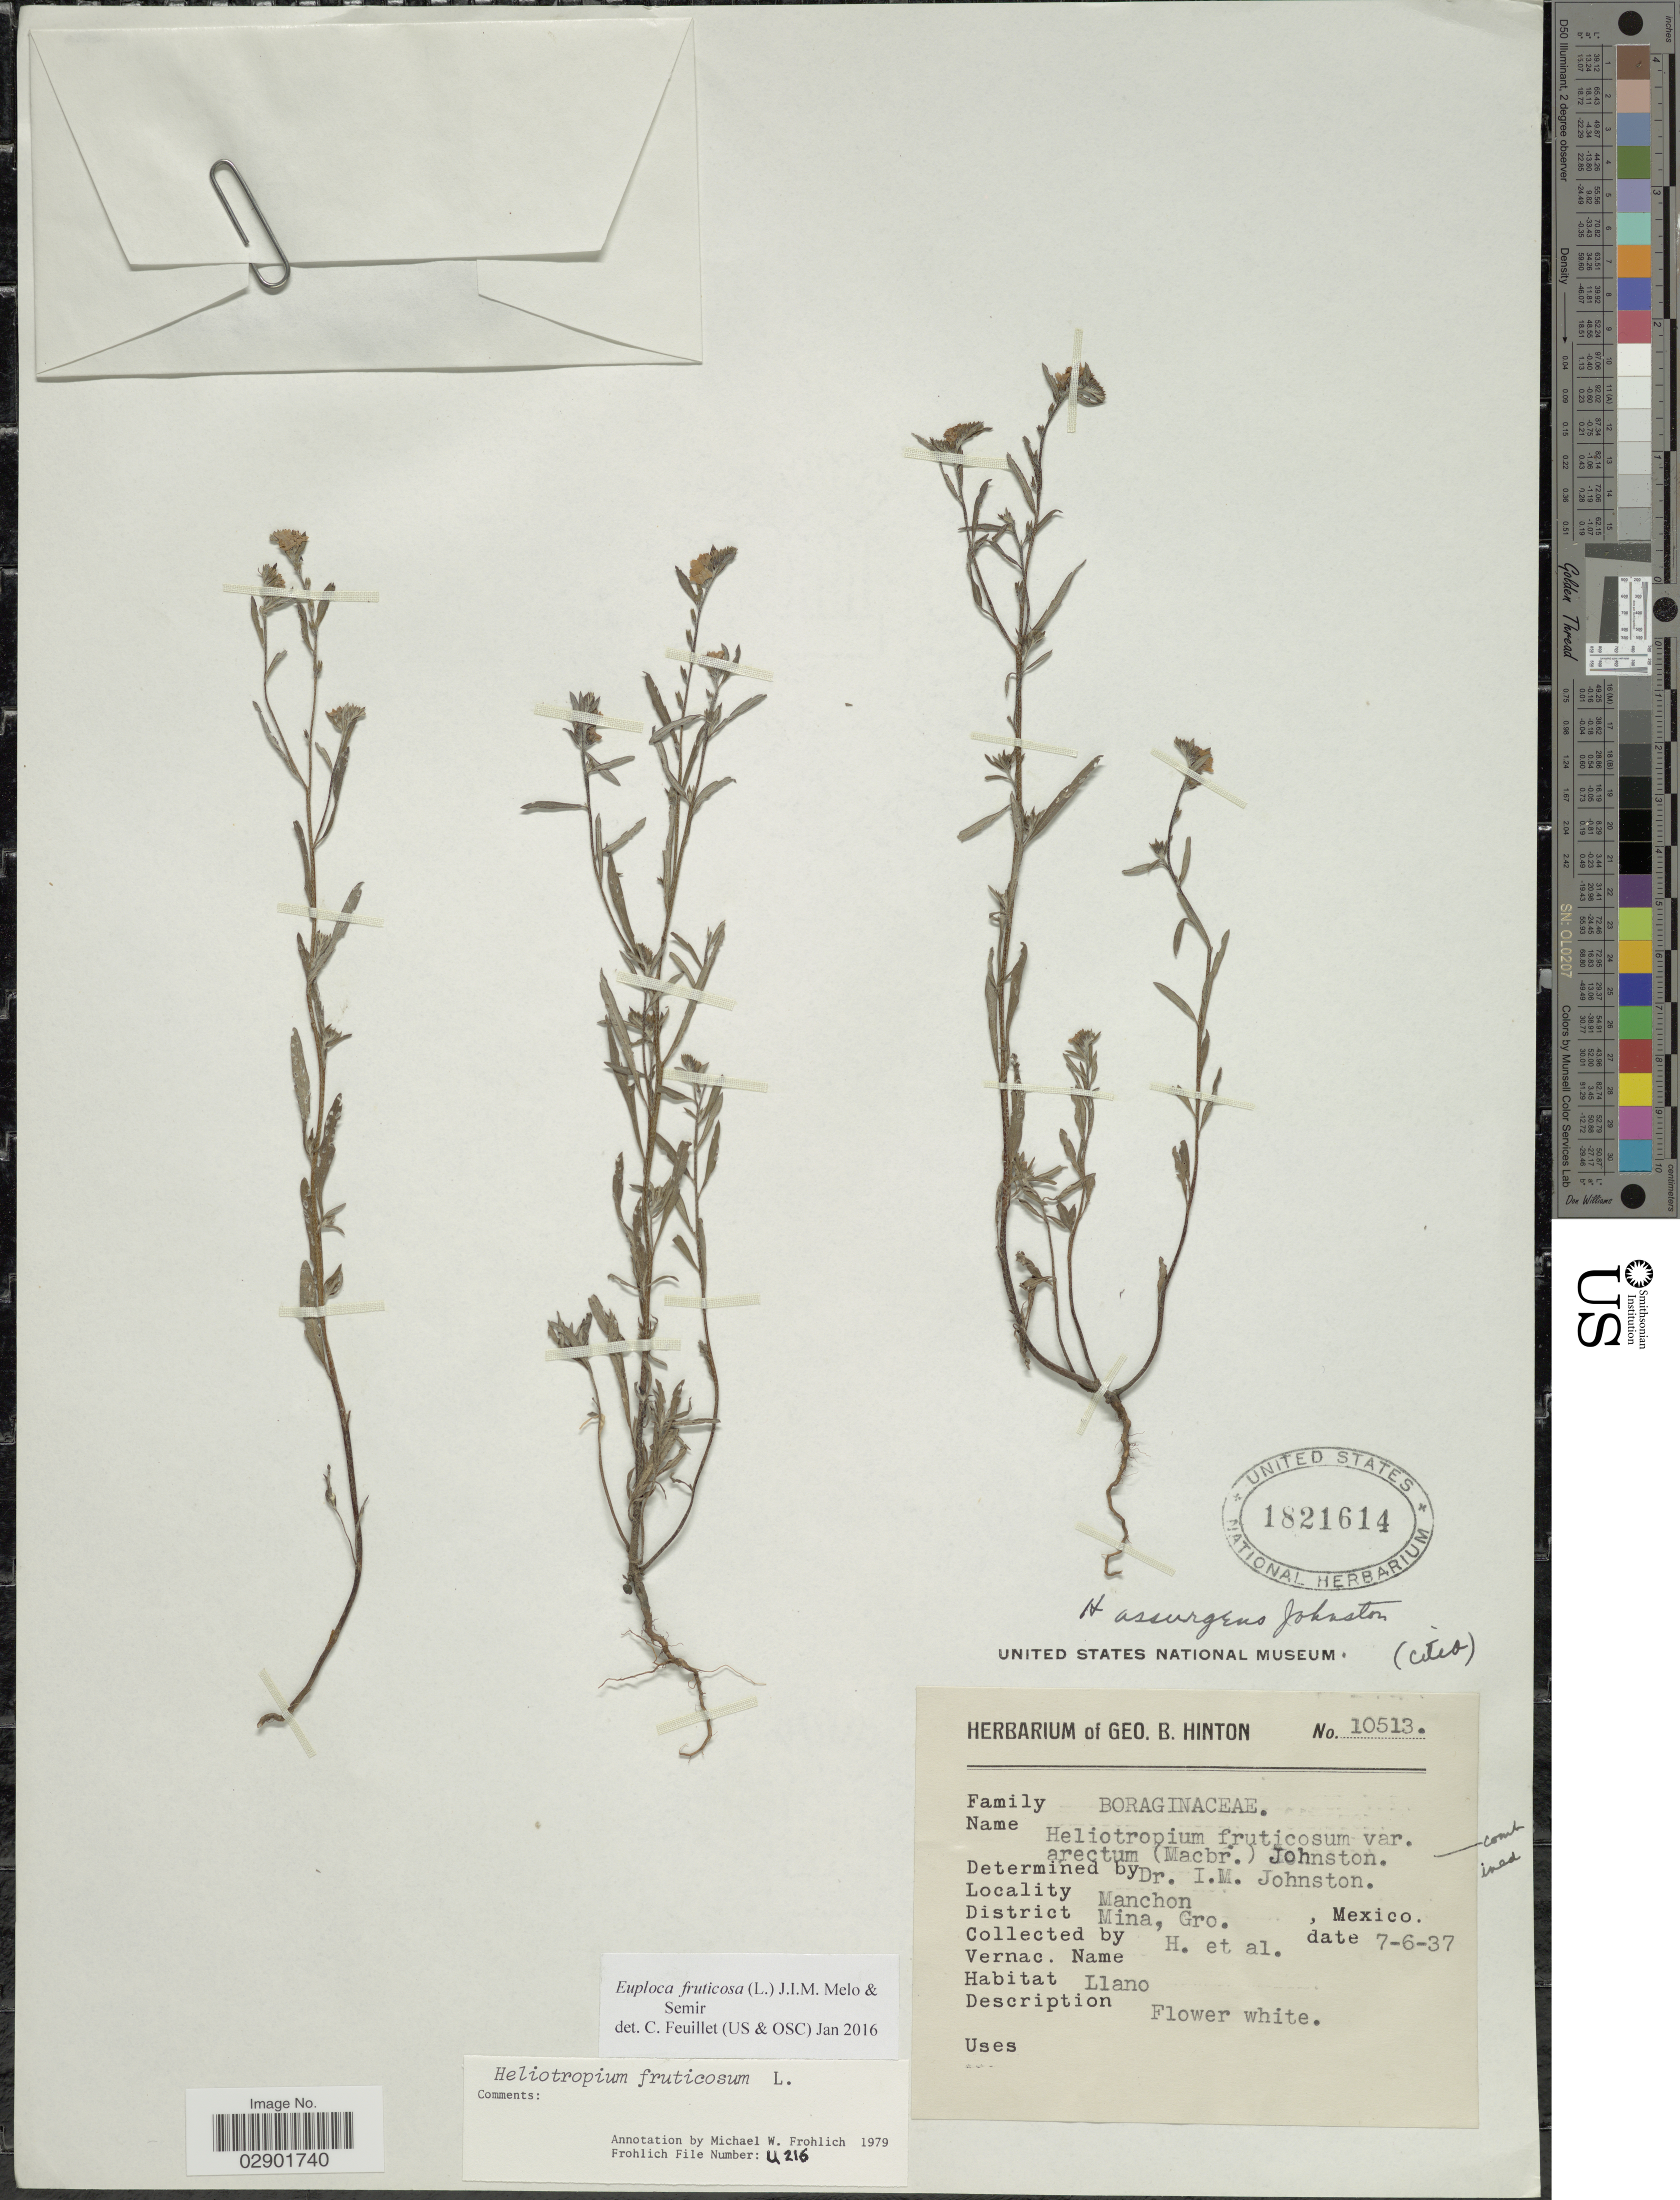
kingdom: Plantae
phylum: Tracheophyta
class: Magnoliopsida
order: Boraginales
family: Heliotropiaceae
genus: Euploca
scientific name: Euploca fruticosa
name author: (L.) J.I.M. Melo & Semir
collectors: G. B. Hinton & et al.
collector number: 10513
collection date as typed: Transcribed d/m/y: 7/6/37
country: Mexico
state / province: Guerrero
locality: Manchon. District Mina, Gro.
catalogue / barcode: US 1821614